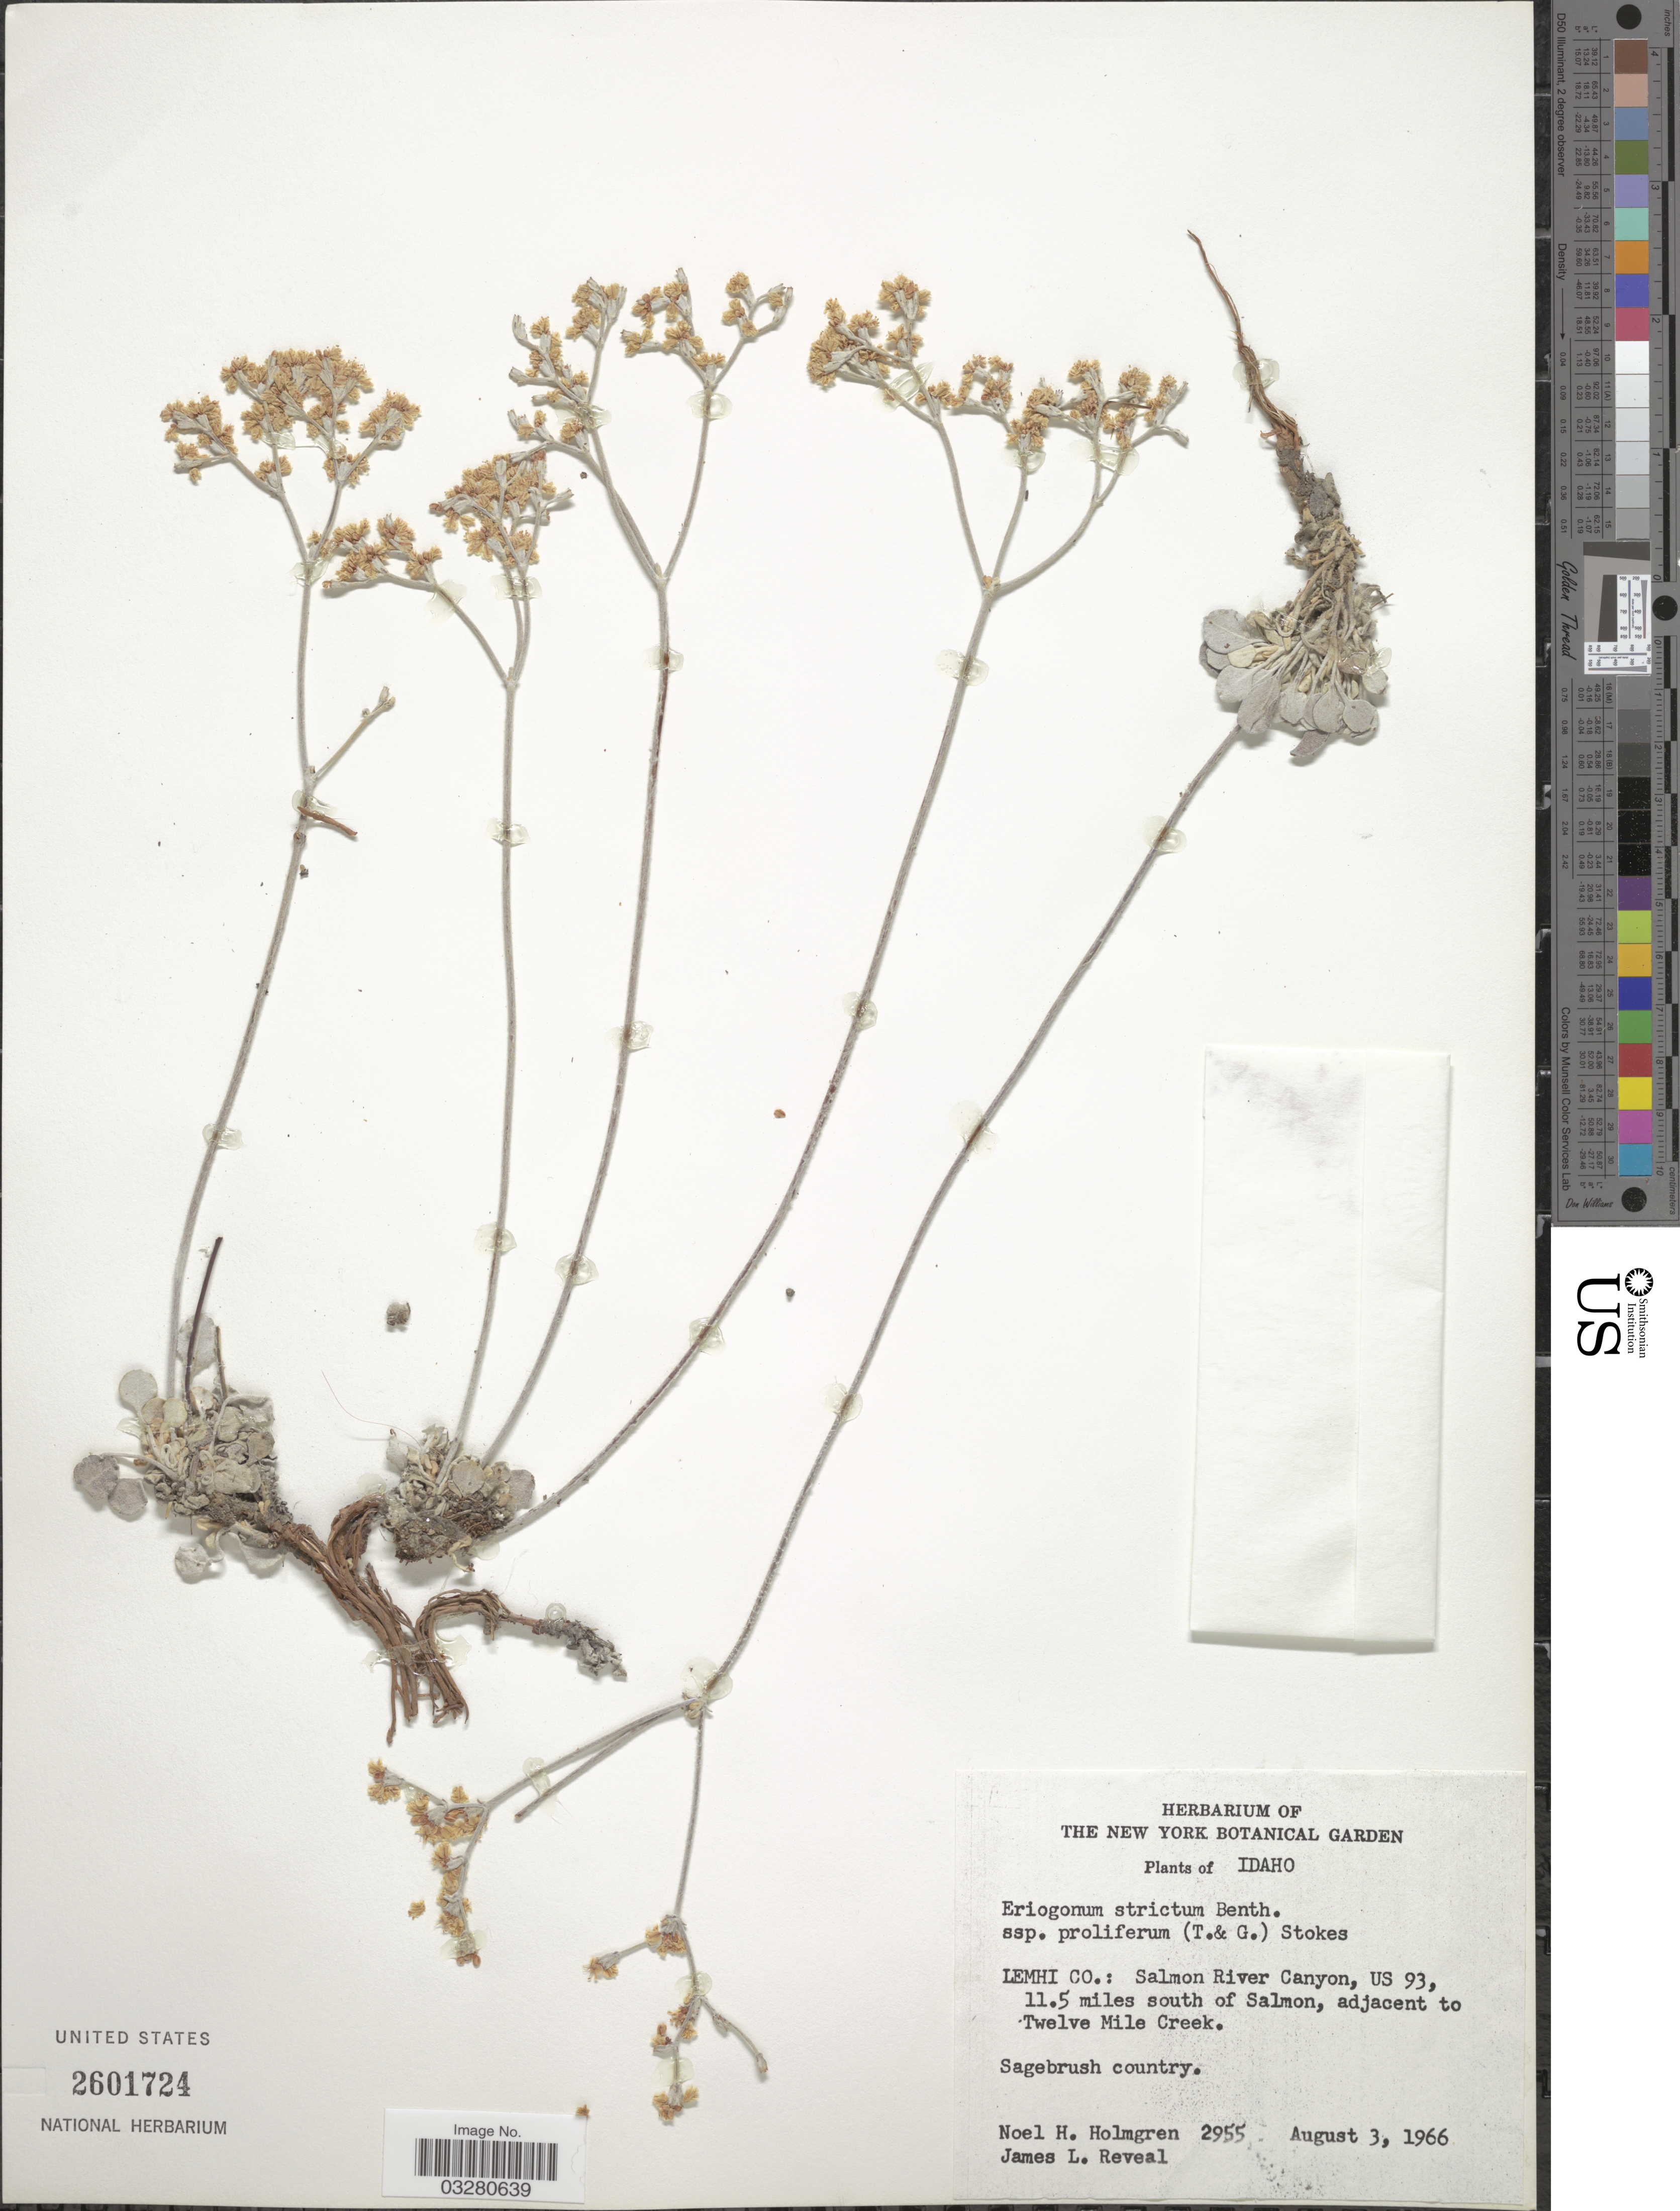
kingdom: Plantae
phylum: Tracheophyta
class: Magnoliopsida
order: Caryophyllales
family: Polygonaceae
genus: Eriogonum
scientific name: Eriogonum proliferum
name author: Torr. & A. Gray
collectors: N. H. Holmgren & J. L. Reveal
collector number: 2955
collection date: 1966-08-03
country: United States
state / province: Idaho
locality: Lemhi Co.: Salmon River Canyon, US 93, 11.5 miles south of Salmon, adjacent to Twelve Mile Creek. Sagebrush country.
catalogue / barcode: US 2601724